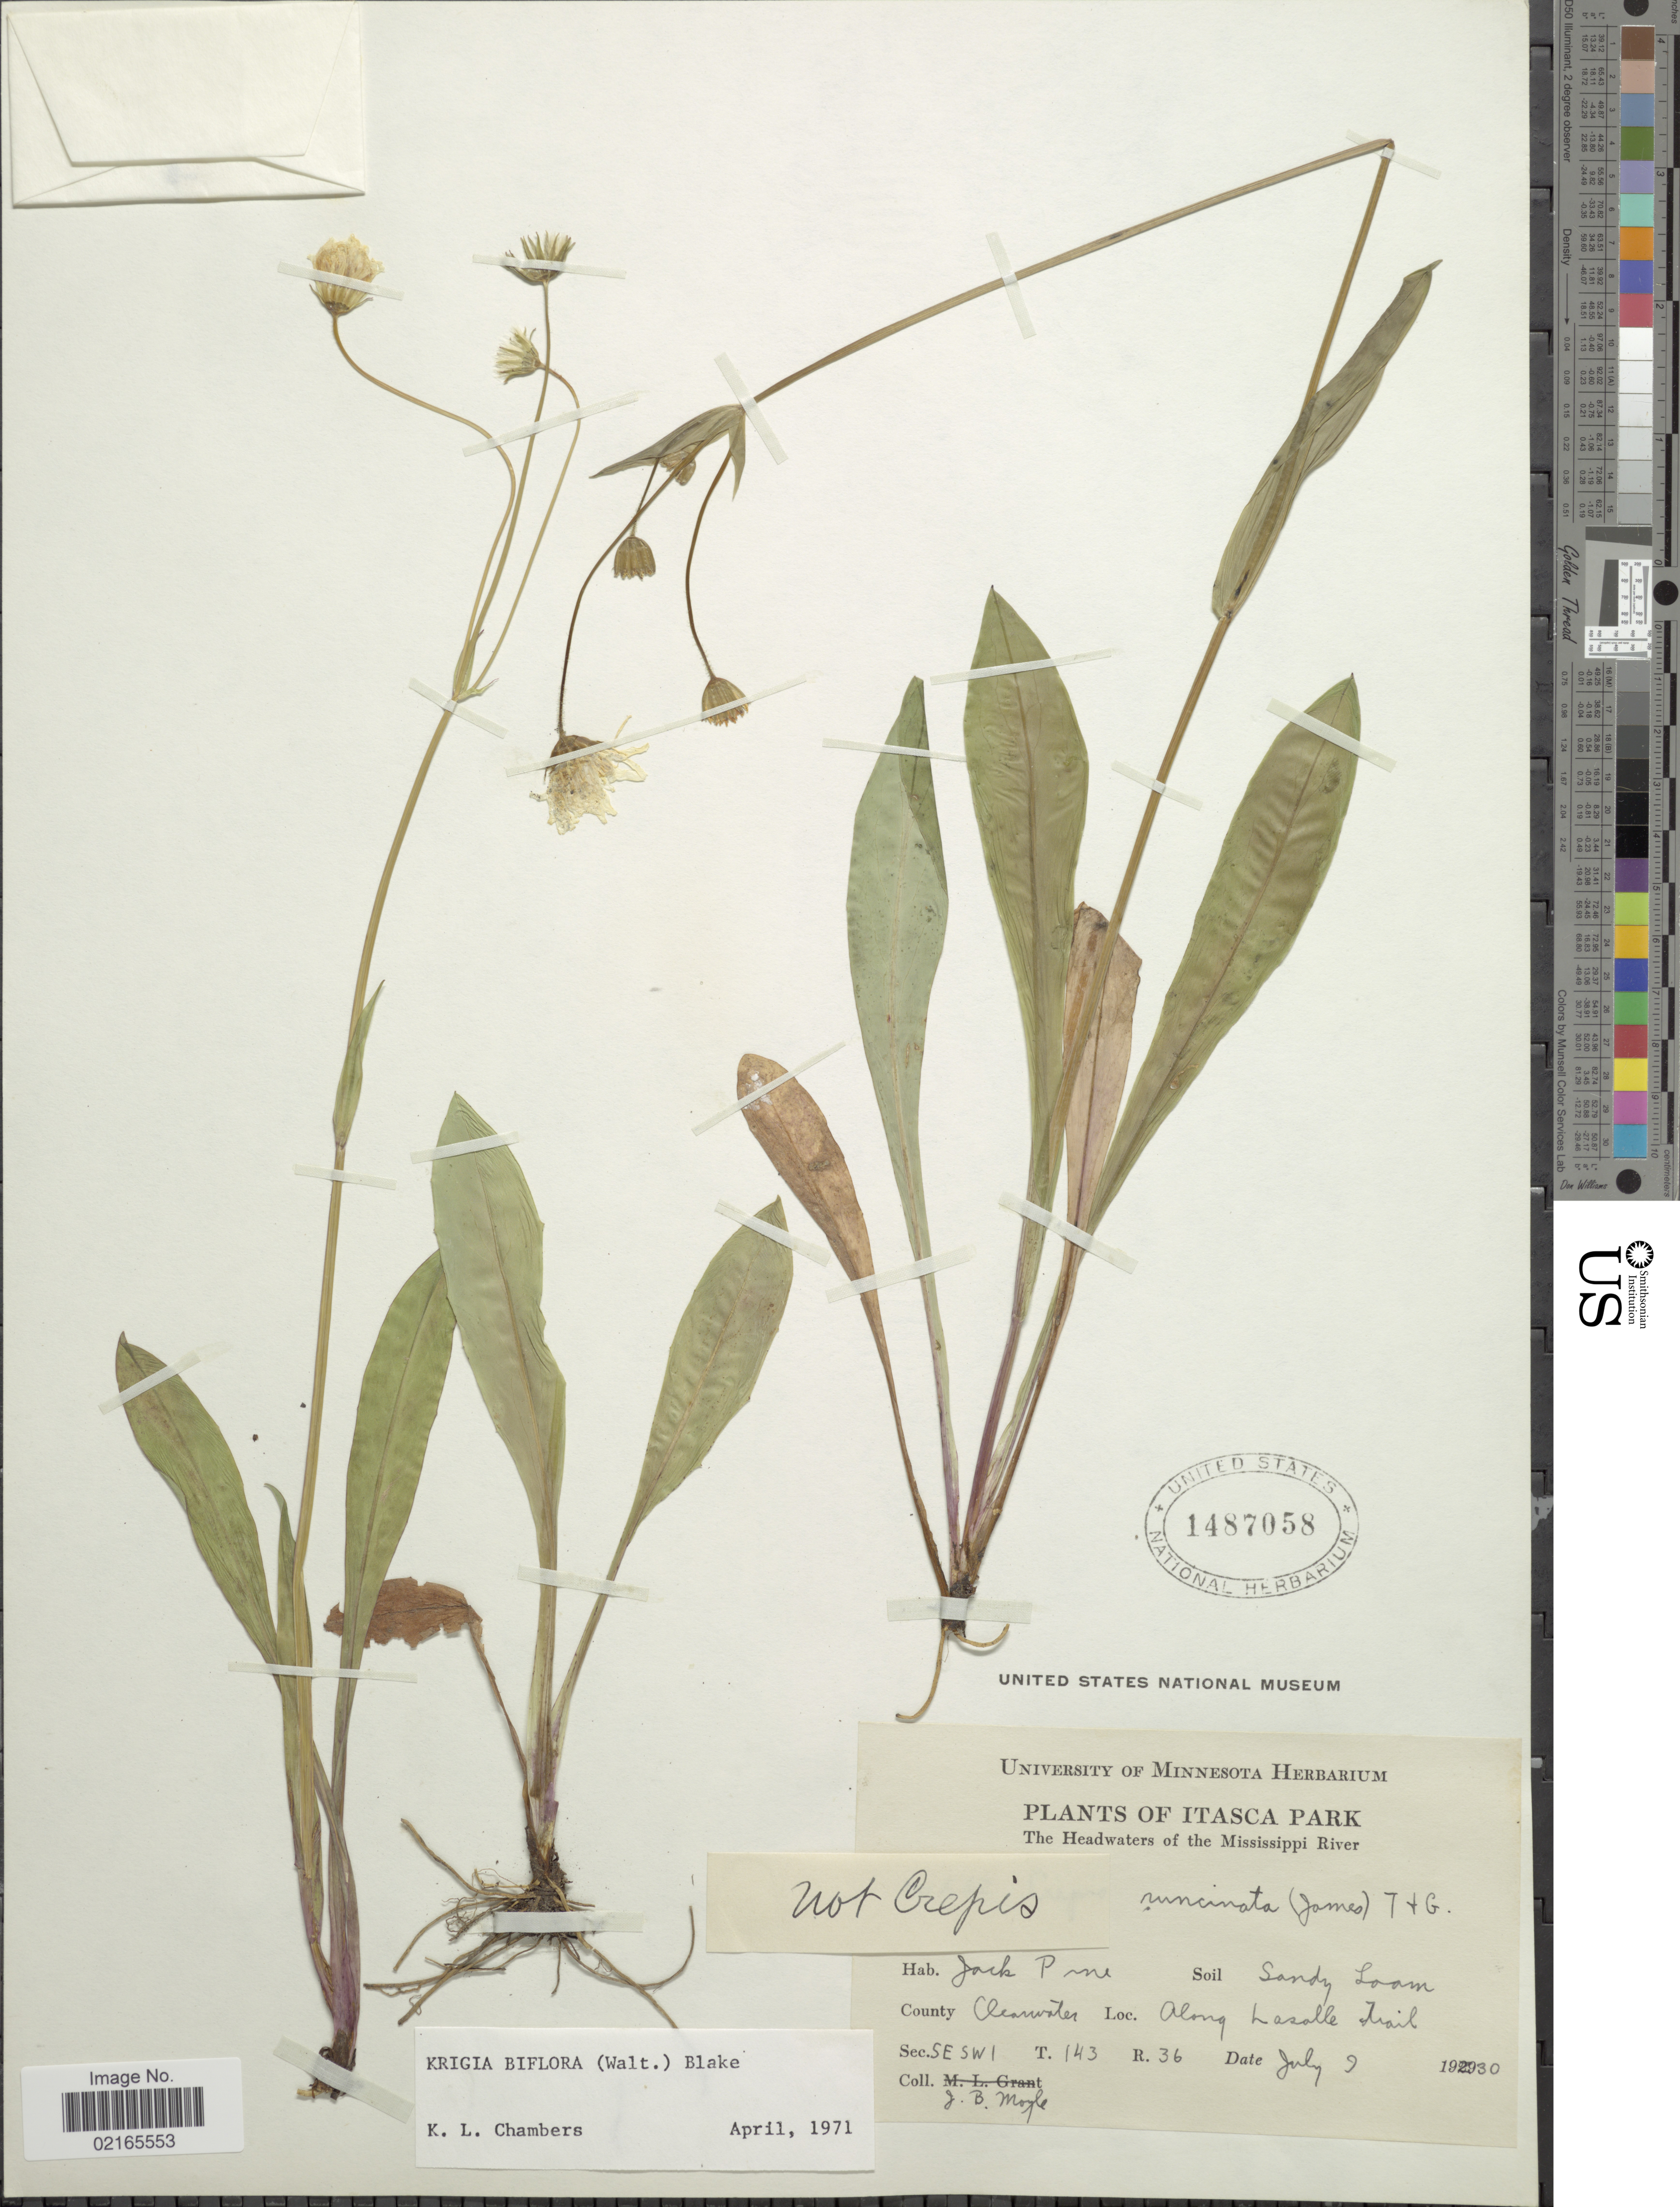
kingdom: Plantae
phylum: Tracheophyta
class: Magnoliopsida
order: Asterales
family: Asteraceae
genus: Krigia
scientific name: Krigia biflora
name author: (Walter) S.F. Blake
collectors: J. Moyle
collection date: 1930-07-09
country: United States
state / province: Minnesota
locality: Itasca Park, the Headwaters of the Mississippi River, Jack Pine, County Clearwater, along Lasalle Trail, SE SW1, T.143, R.36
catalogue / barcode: US 1487058